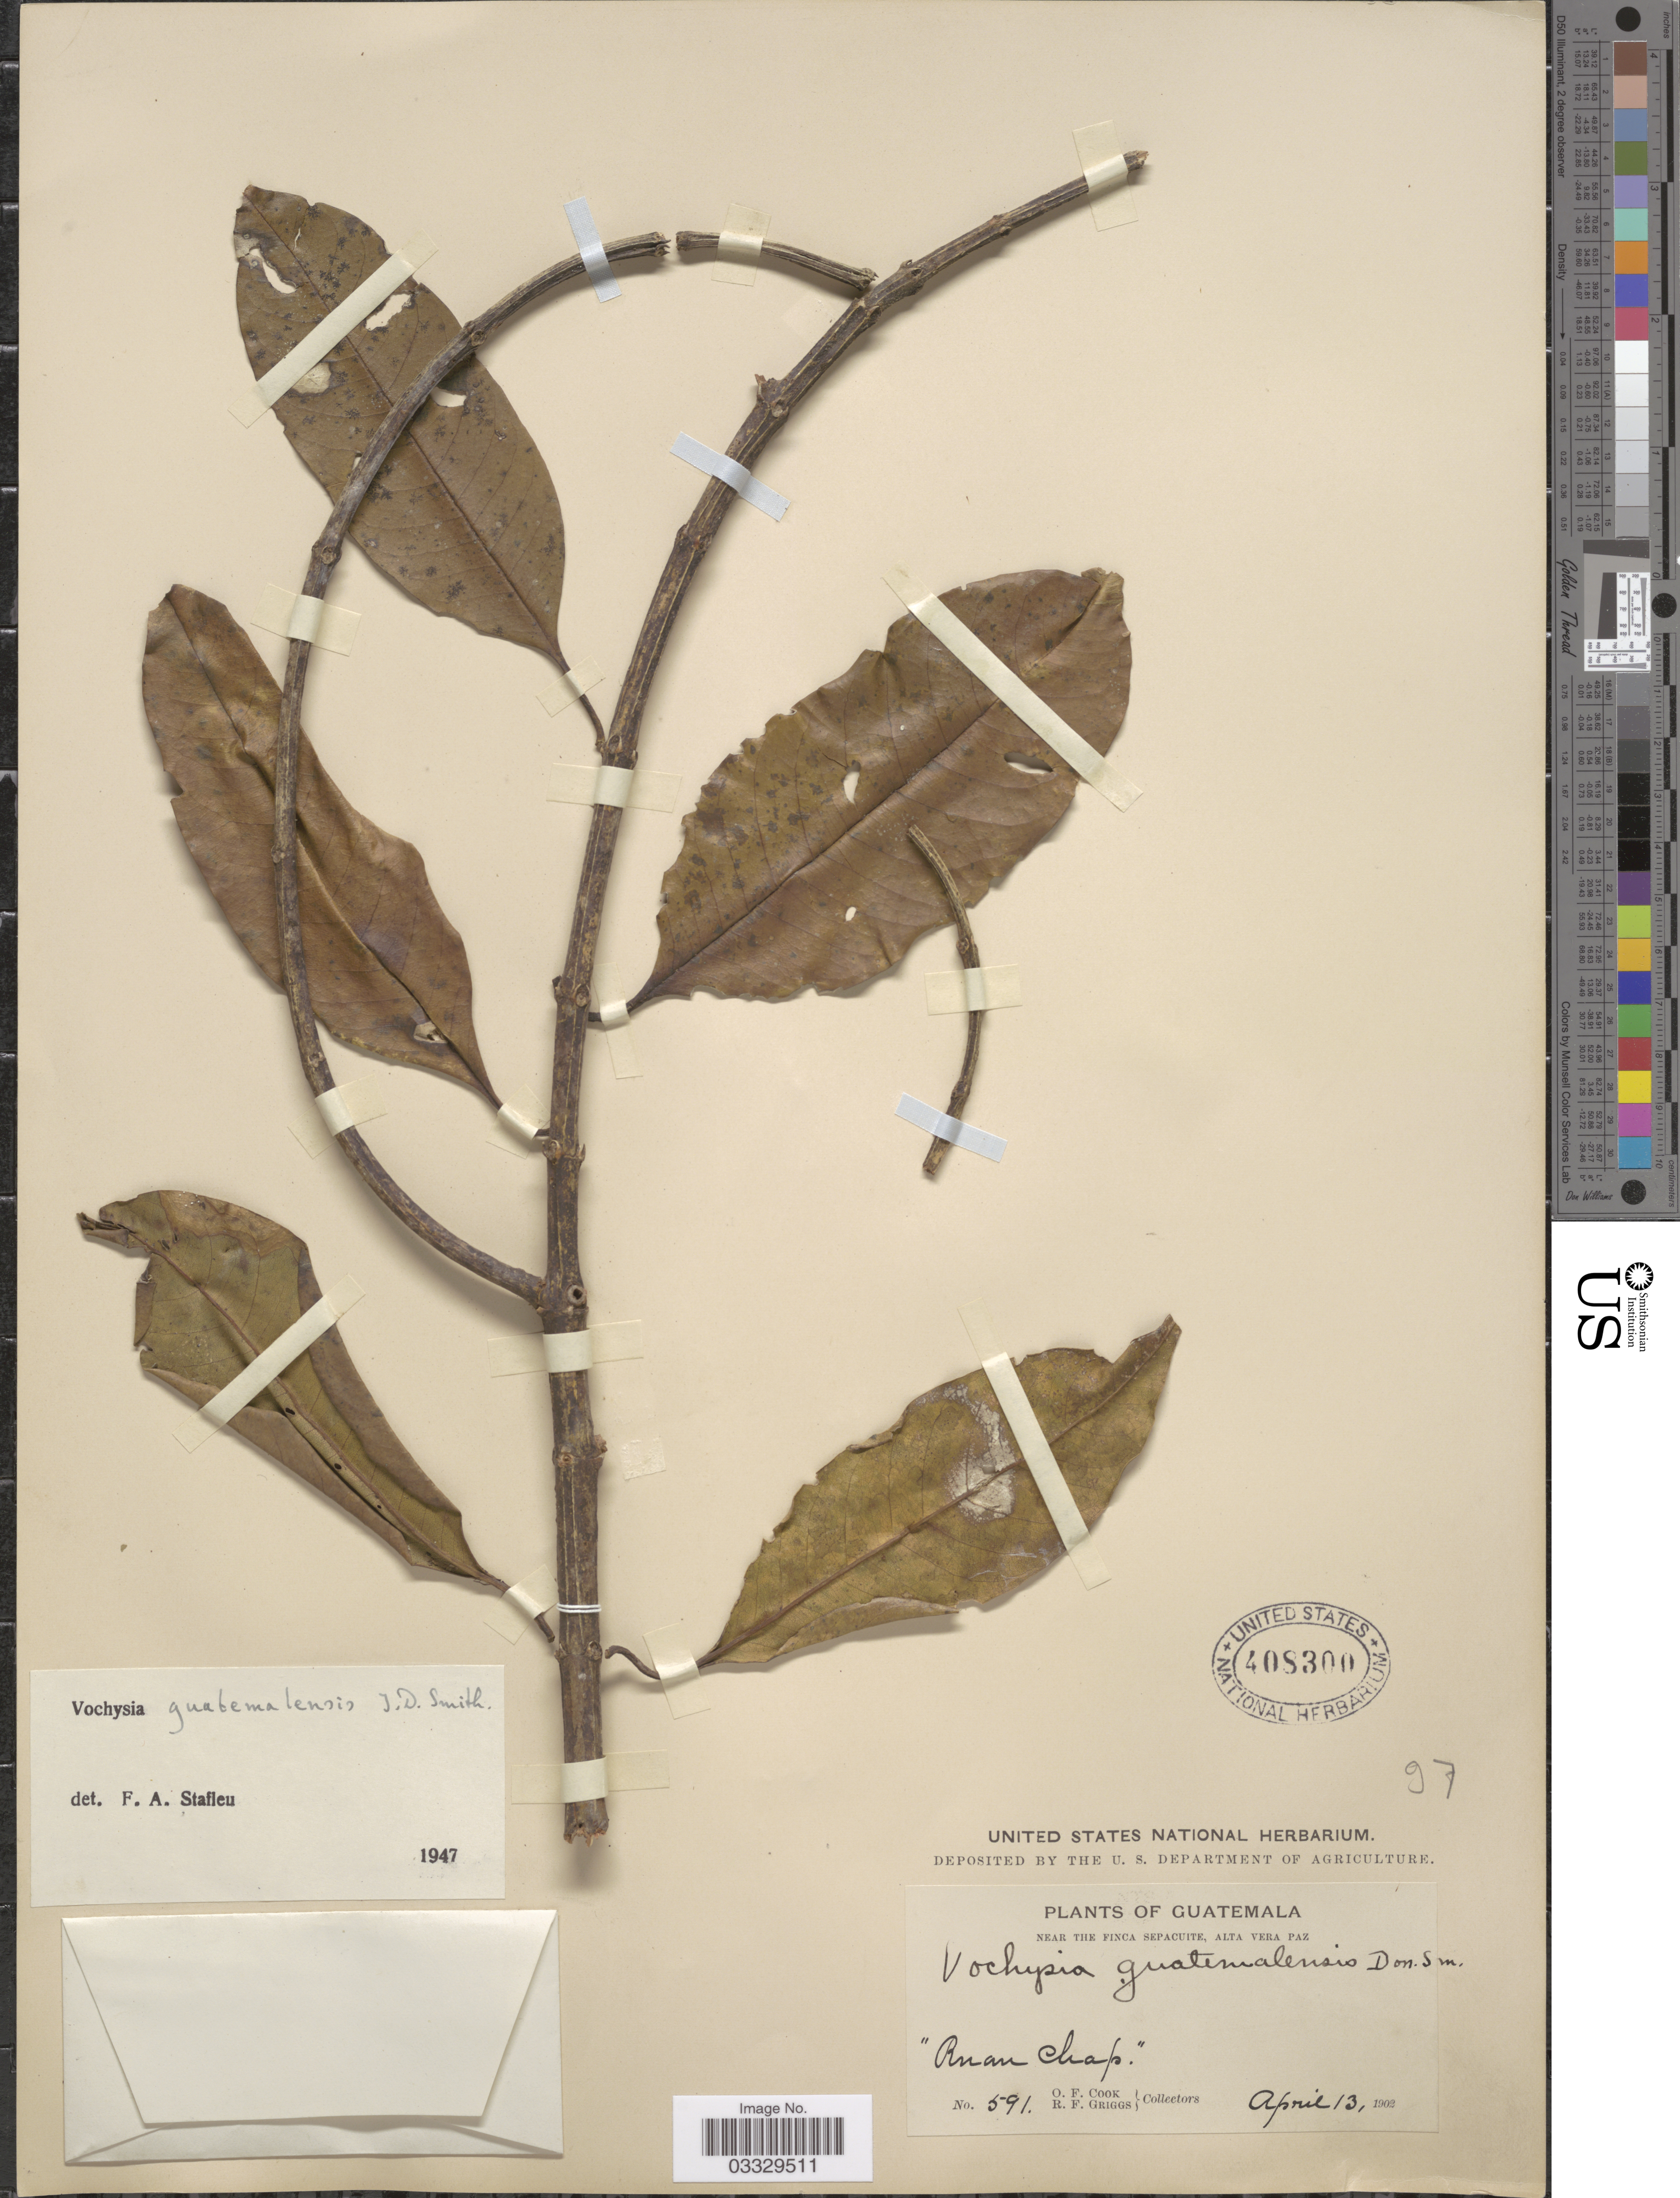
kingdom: Plantae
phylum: Tracheophyta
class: Magnoliopsida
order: Myrtales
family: Vochysiaceae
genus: Vochysia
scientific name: Vochysia guatemalensis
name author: Donn. Sm.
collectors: O. F. Cook & R. F. Griggs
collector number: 591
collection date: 1902-04-13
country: Guatemala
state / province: Alta Verapaz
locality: Near the Finca Sepacuite, Alta Vera Paz.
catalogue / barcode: US 408300